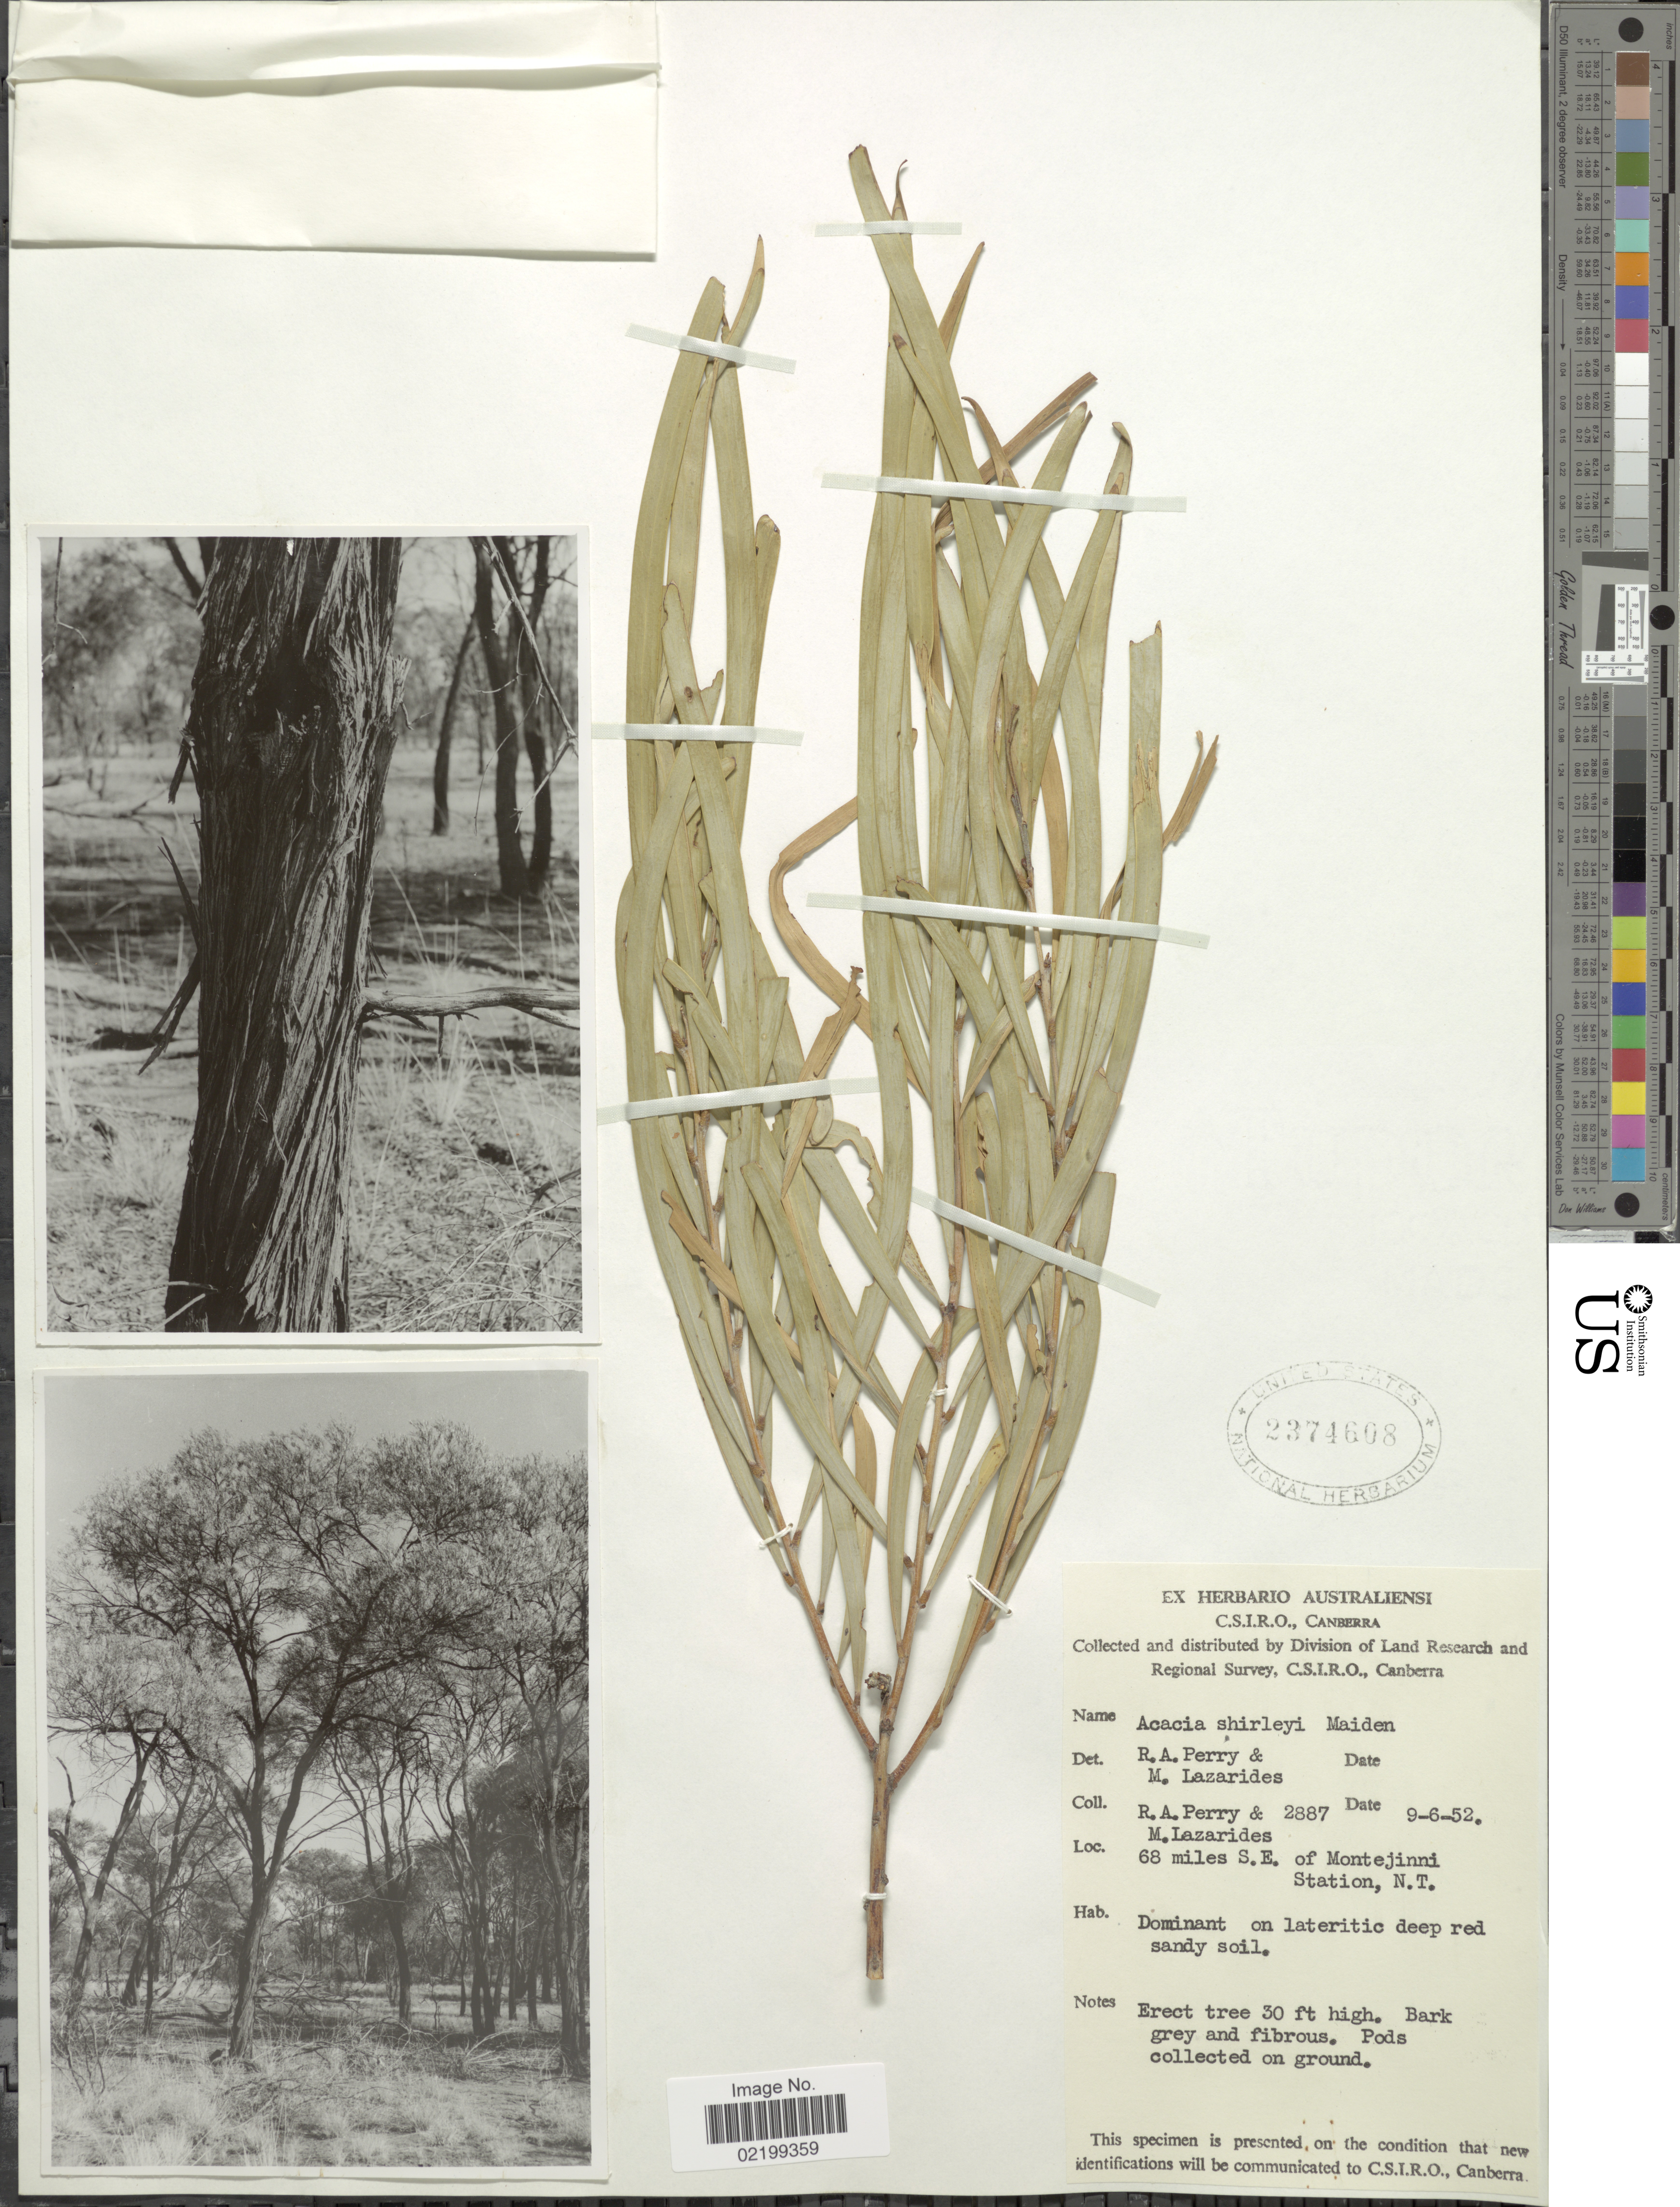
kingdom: Plantae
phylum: Tracheophyta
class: Magnoliopsida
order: Fabales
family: Fabaceae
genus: Acacia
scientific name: Acacia shirleyi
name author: Maiden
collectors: Perry, R. A. & M. Lazarides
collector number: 2887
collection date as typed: Transcribed d/m/y: 9/6/52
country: Australia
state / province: Northern Territory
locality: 68 miles S.E. of Montejinni Station, pods collected on ground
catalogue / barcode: US 2374608